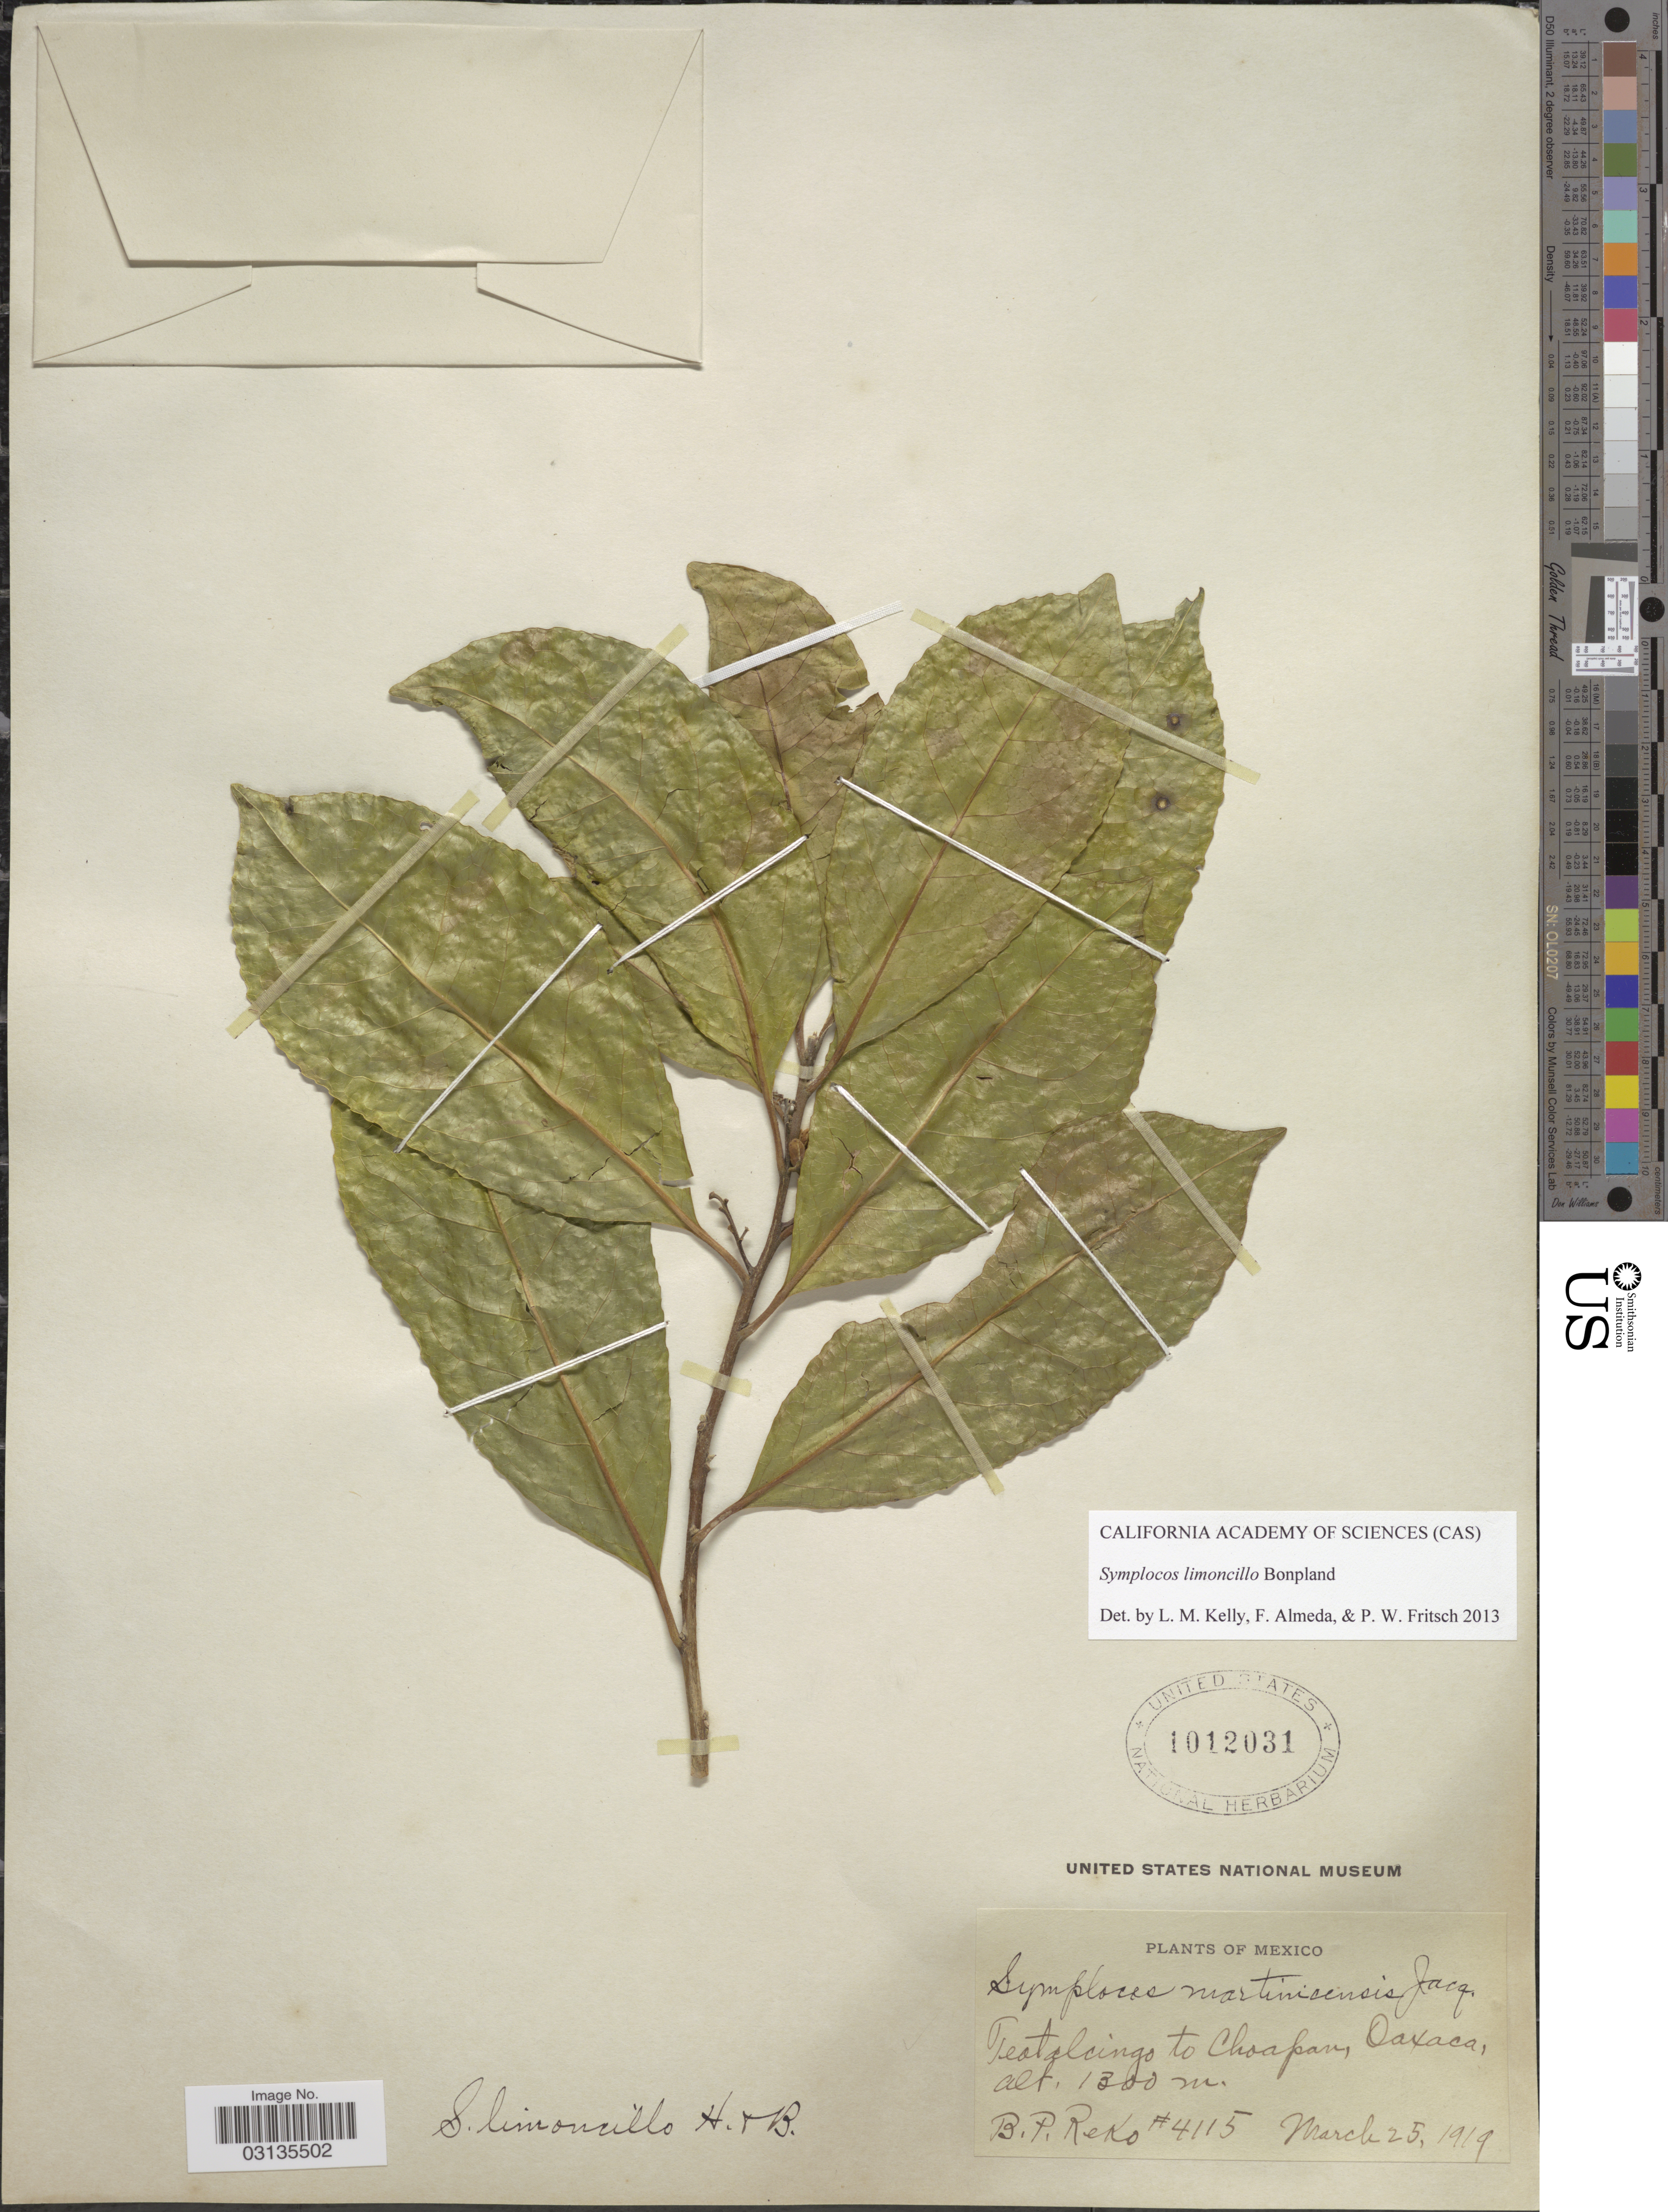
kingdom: Plantae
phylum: Tracheophyta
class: Magnoliopsida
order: Ericales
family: Symplocaceae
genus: Symplocos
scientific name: Symplocos limoncillo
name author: Bonpl.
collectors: B. P. Reko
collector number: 4115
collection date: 1919-03-25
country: Mexico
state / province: Oaxaca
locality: Teotalcingo to Choapan.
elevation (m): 1300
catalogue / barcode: US 1012031